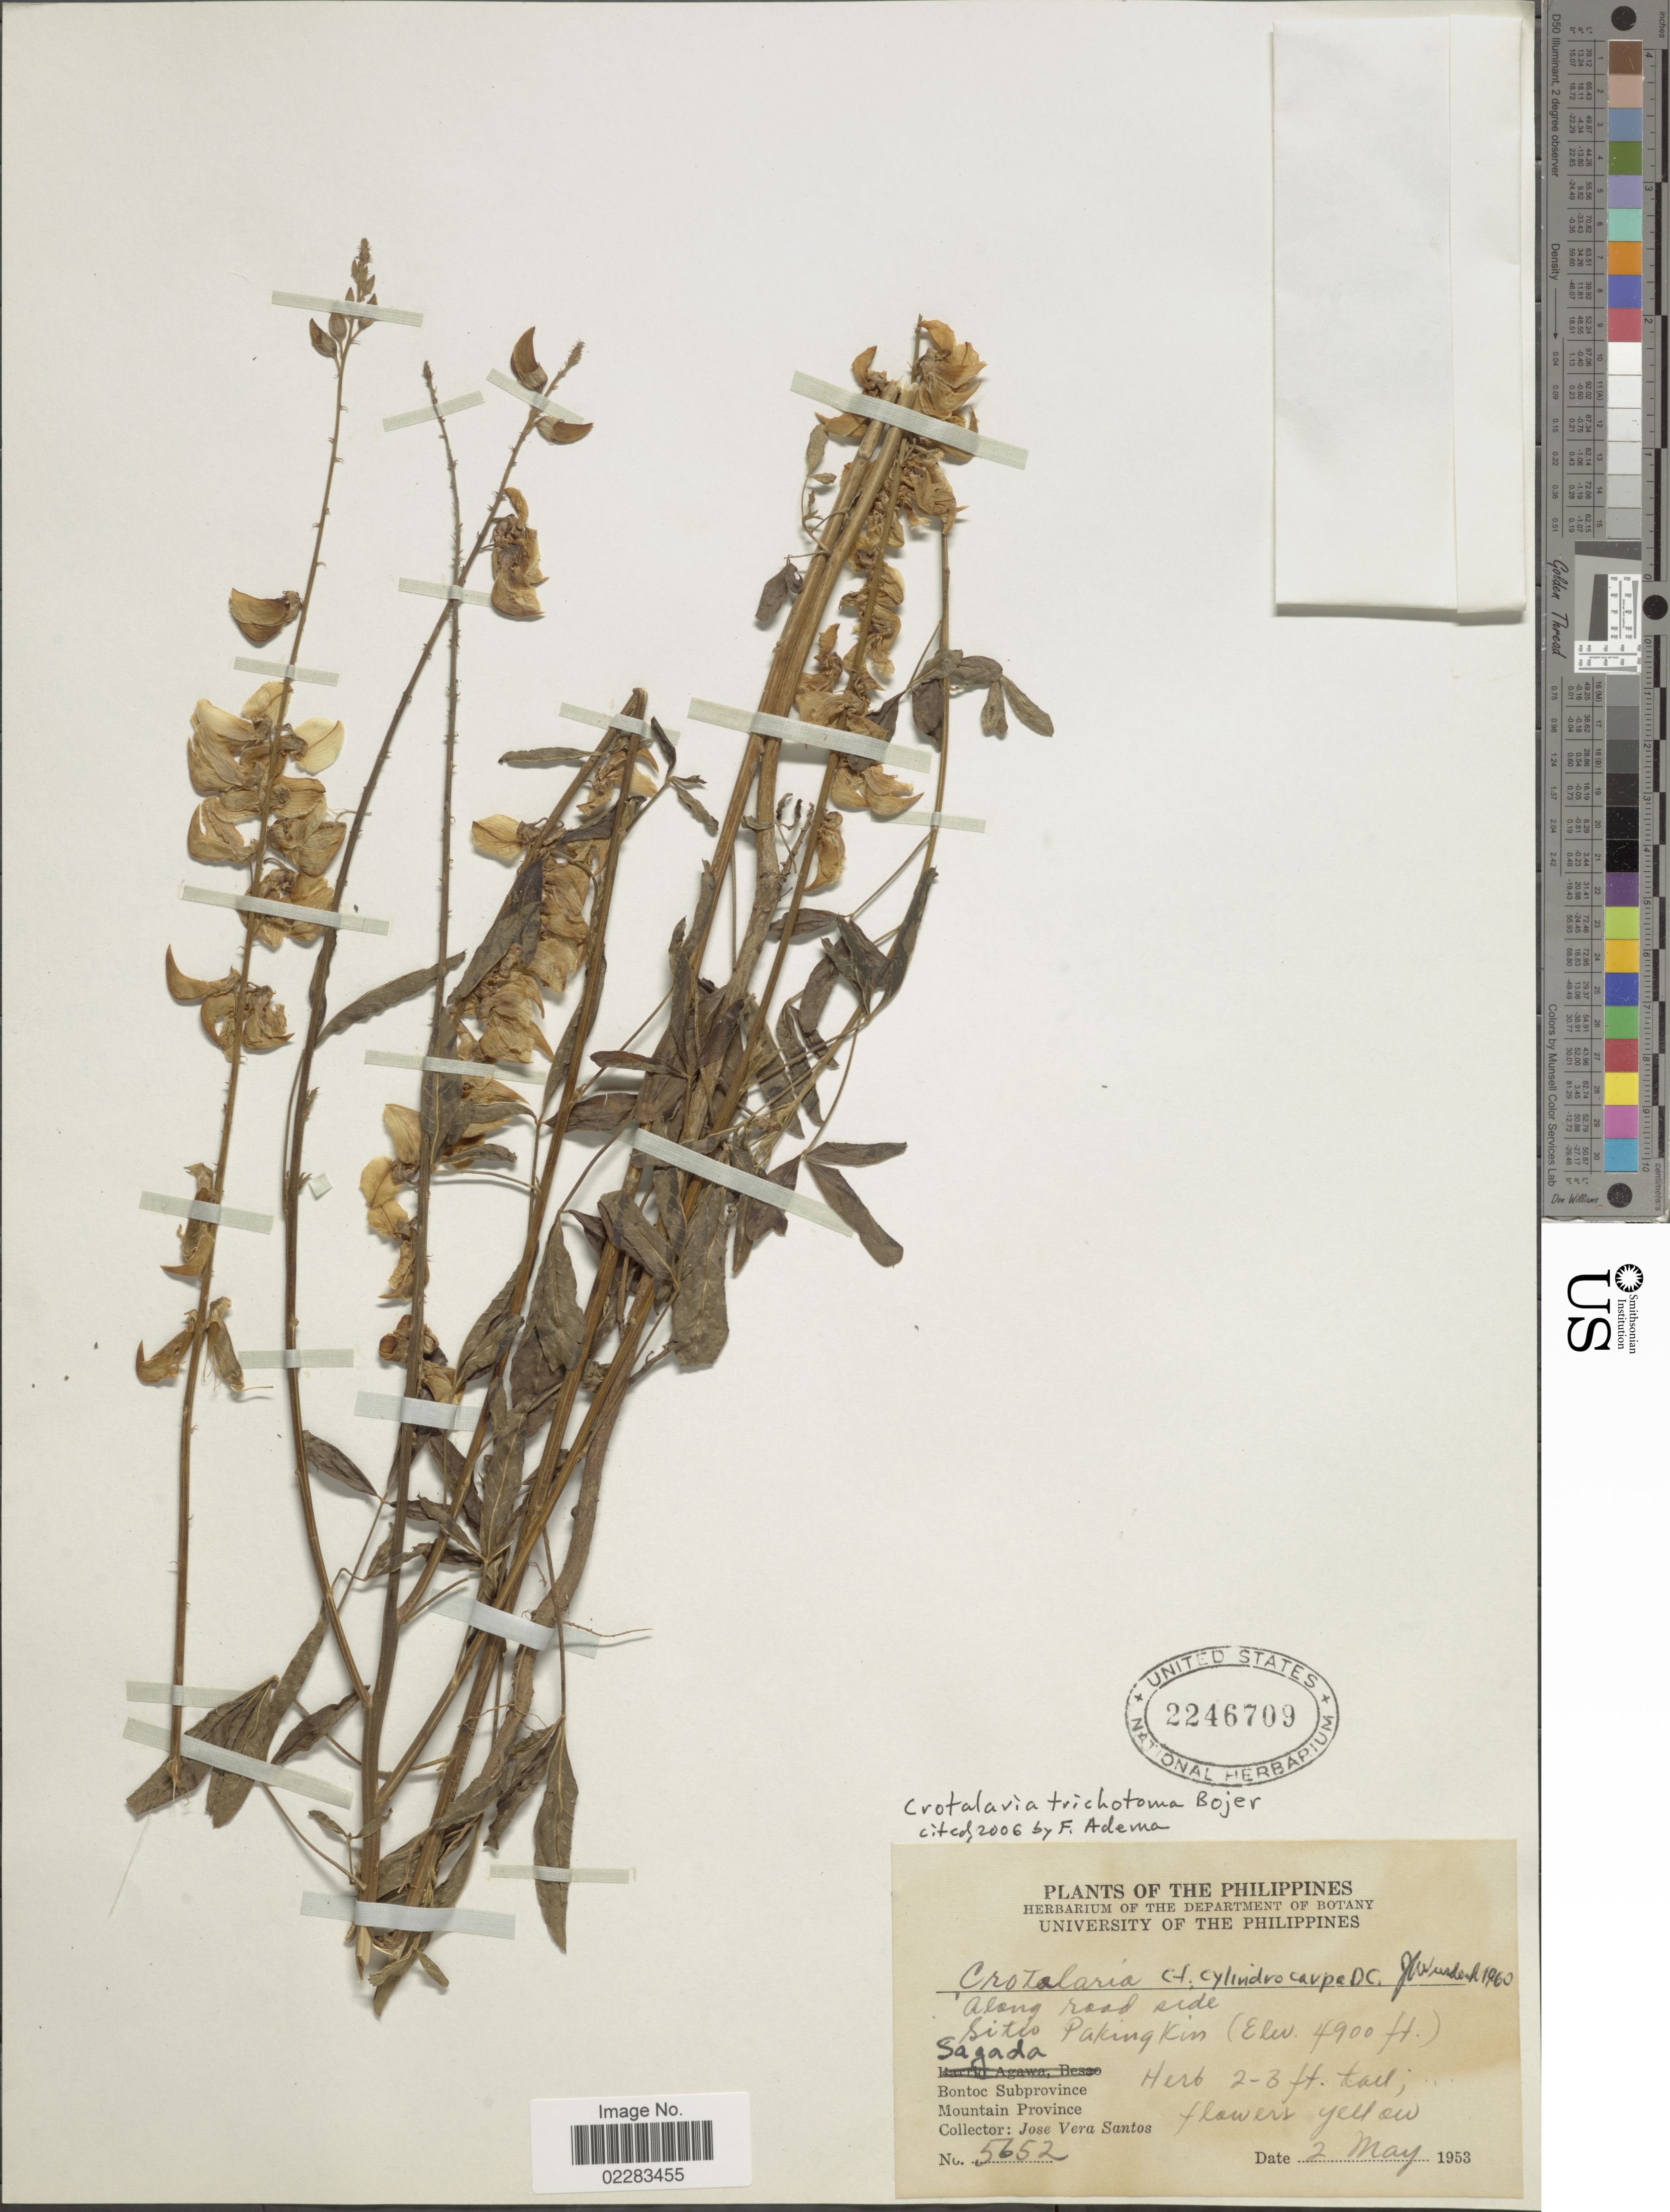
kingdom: Plantae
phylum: Tracheophyta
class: Magnoliopsida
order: Fabales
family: Fabaceae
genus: Crotalaria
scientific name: Crotalaria trichotoma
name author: Bojer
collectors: J. V. Santos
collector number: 5652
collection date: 1953-05-02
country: Philippines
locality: Along roadside, Sitio Pakingkin, Sagada, Bontoc Subprovince, Mountain Province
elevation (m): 1494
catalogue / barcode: US 2246709